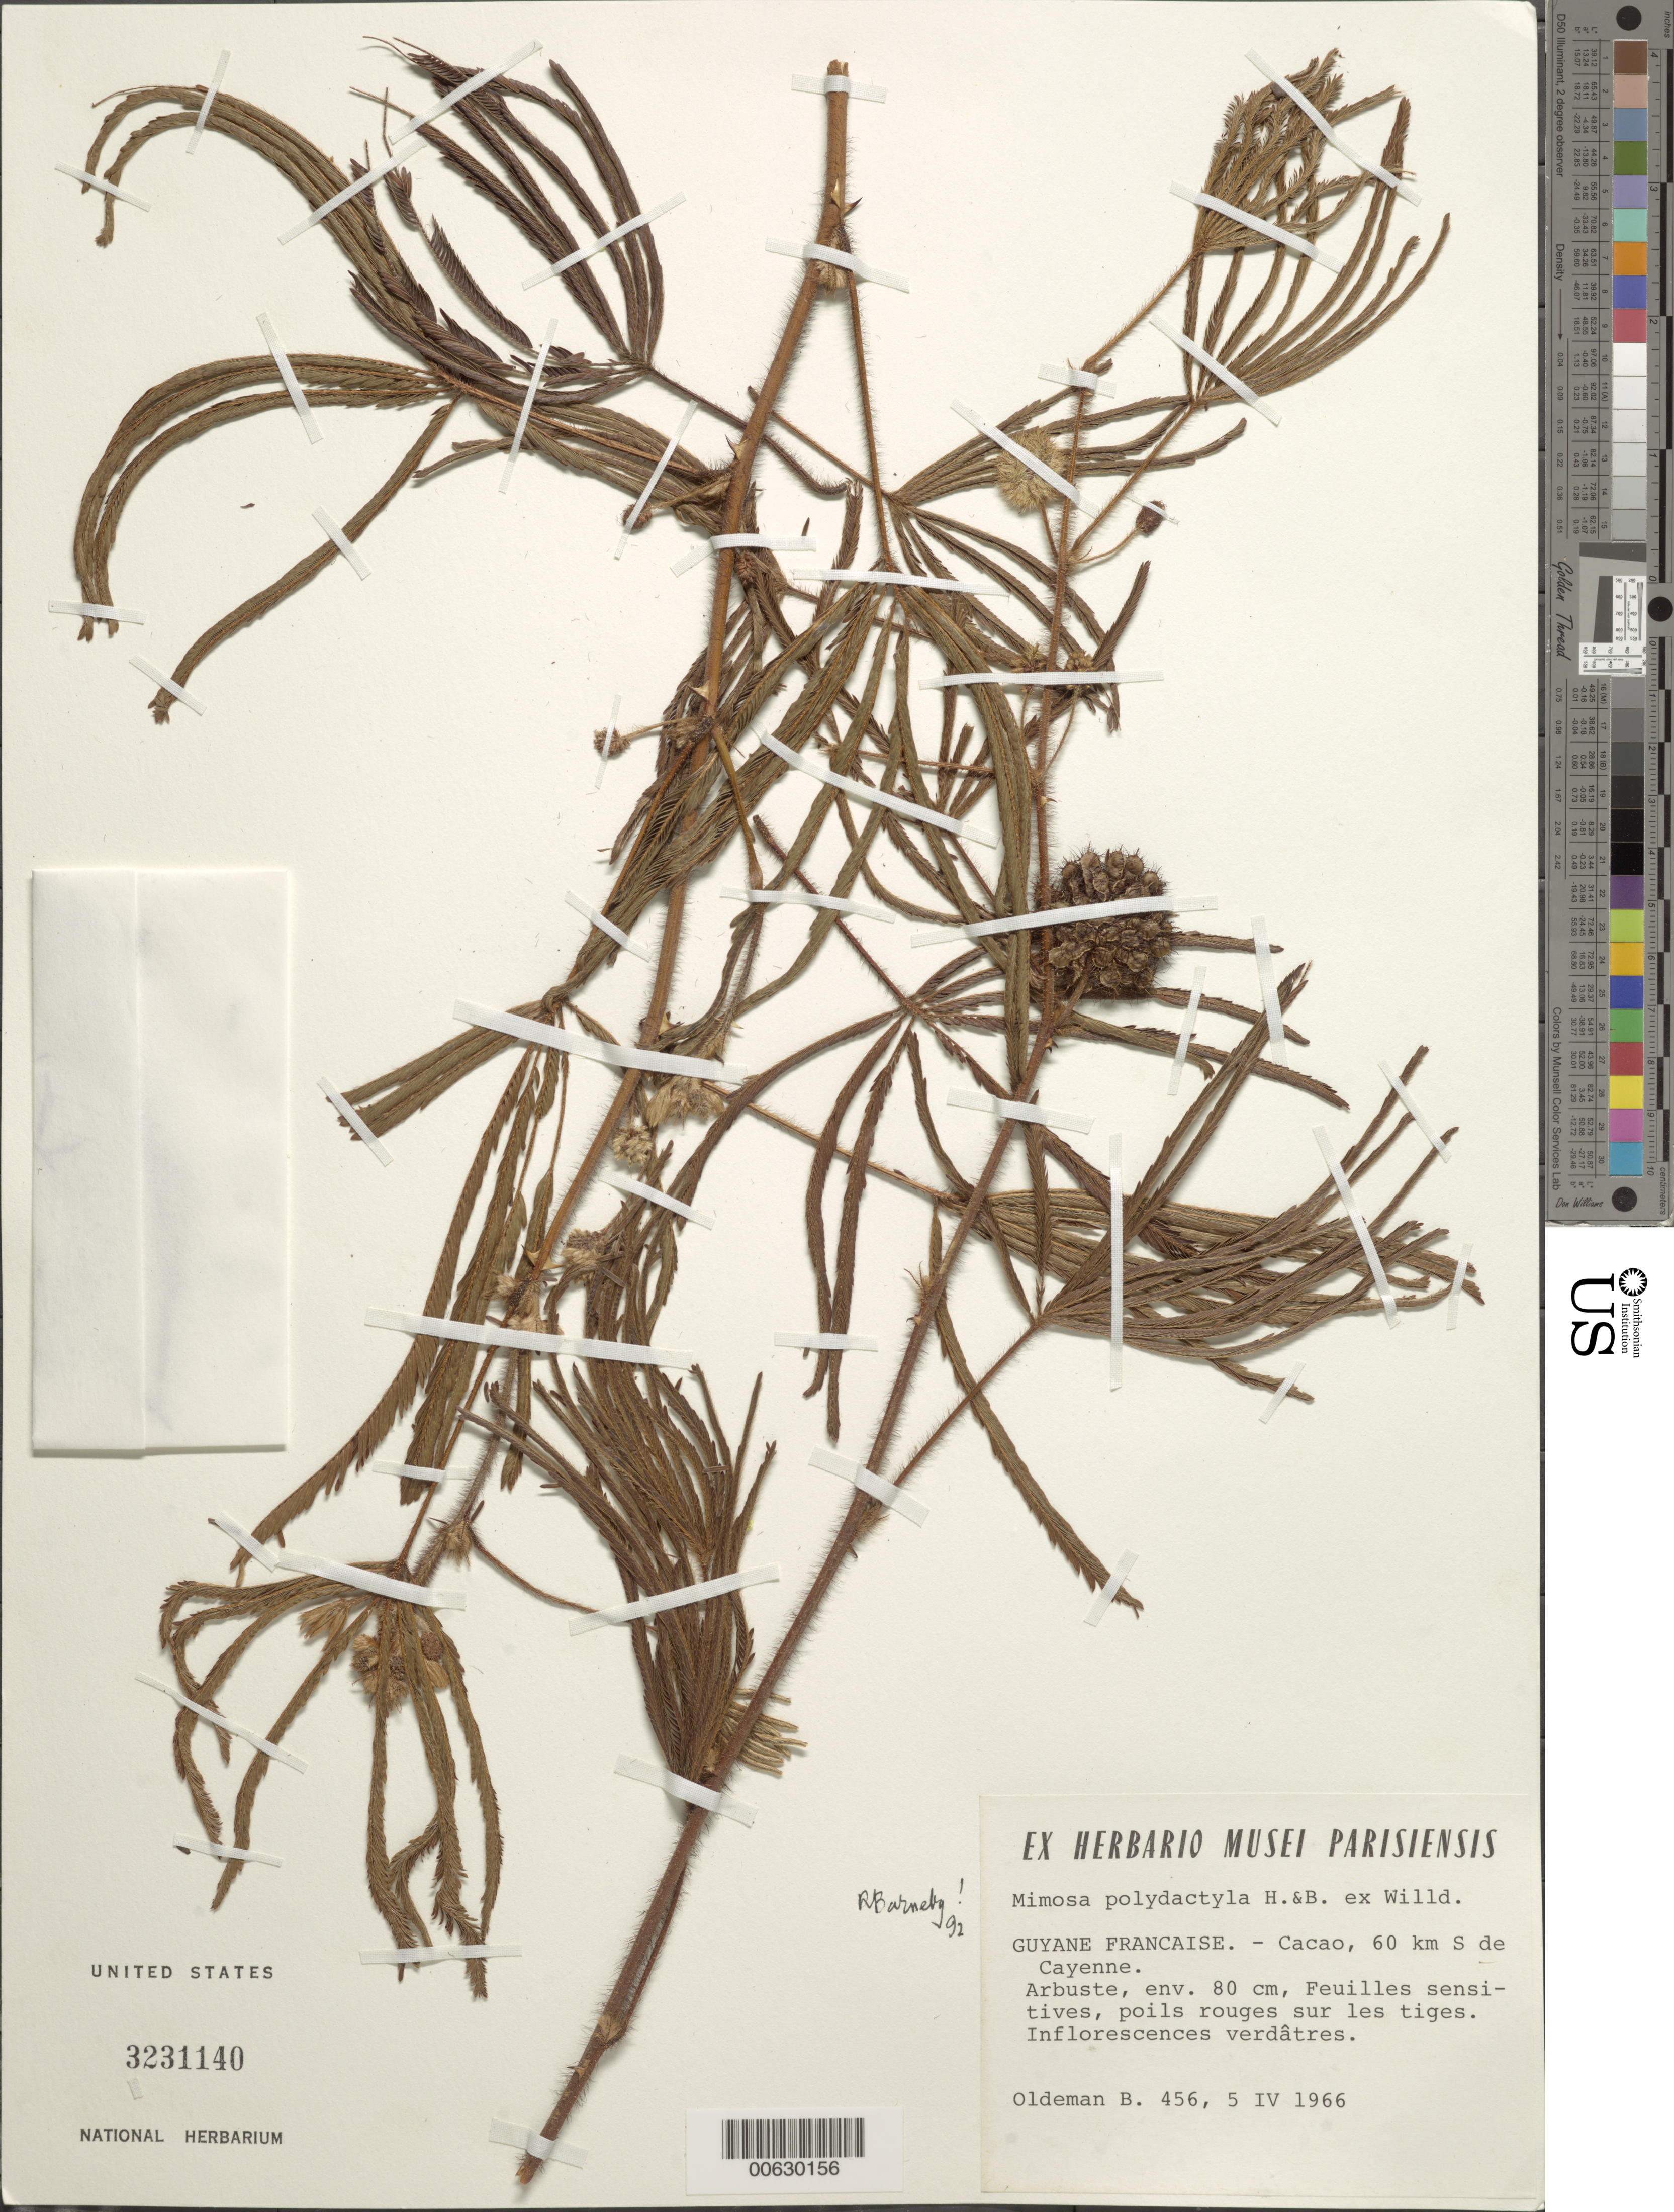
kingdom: Plantae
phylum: Tracheophyta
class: Magnoliopsida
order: Fabales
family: Fabaceae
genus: Mimosa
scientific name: Mimosa polydactyla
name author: Humb. & Bonpl. ex Willd.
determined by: Barneby, Rupert C., (NY)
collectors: R. Oldeman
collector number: B 456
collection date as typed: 5-Apr-66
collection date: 1966-04-05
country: French Guiana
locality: Cacao Village, env. 60 km S de Cayenne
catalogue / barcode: US 3231140